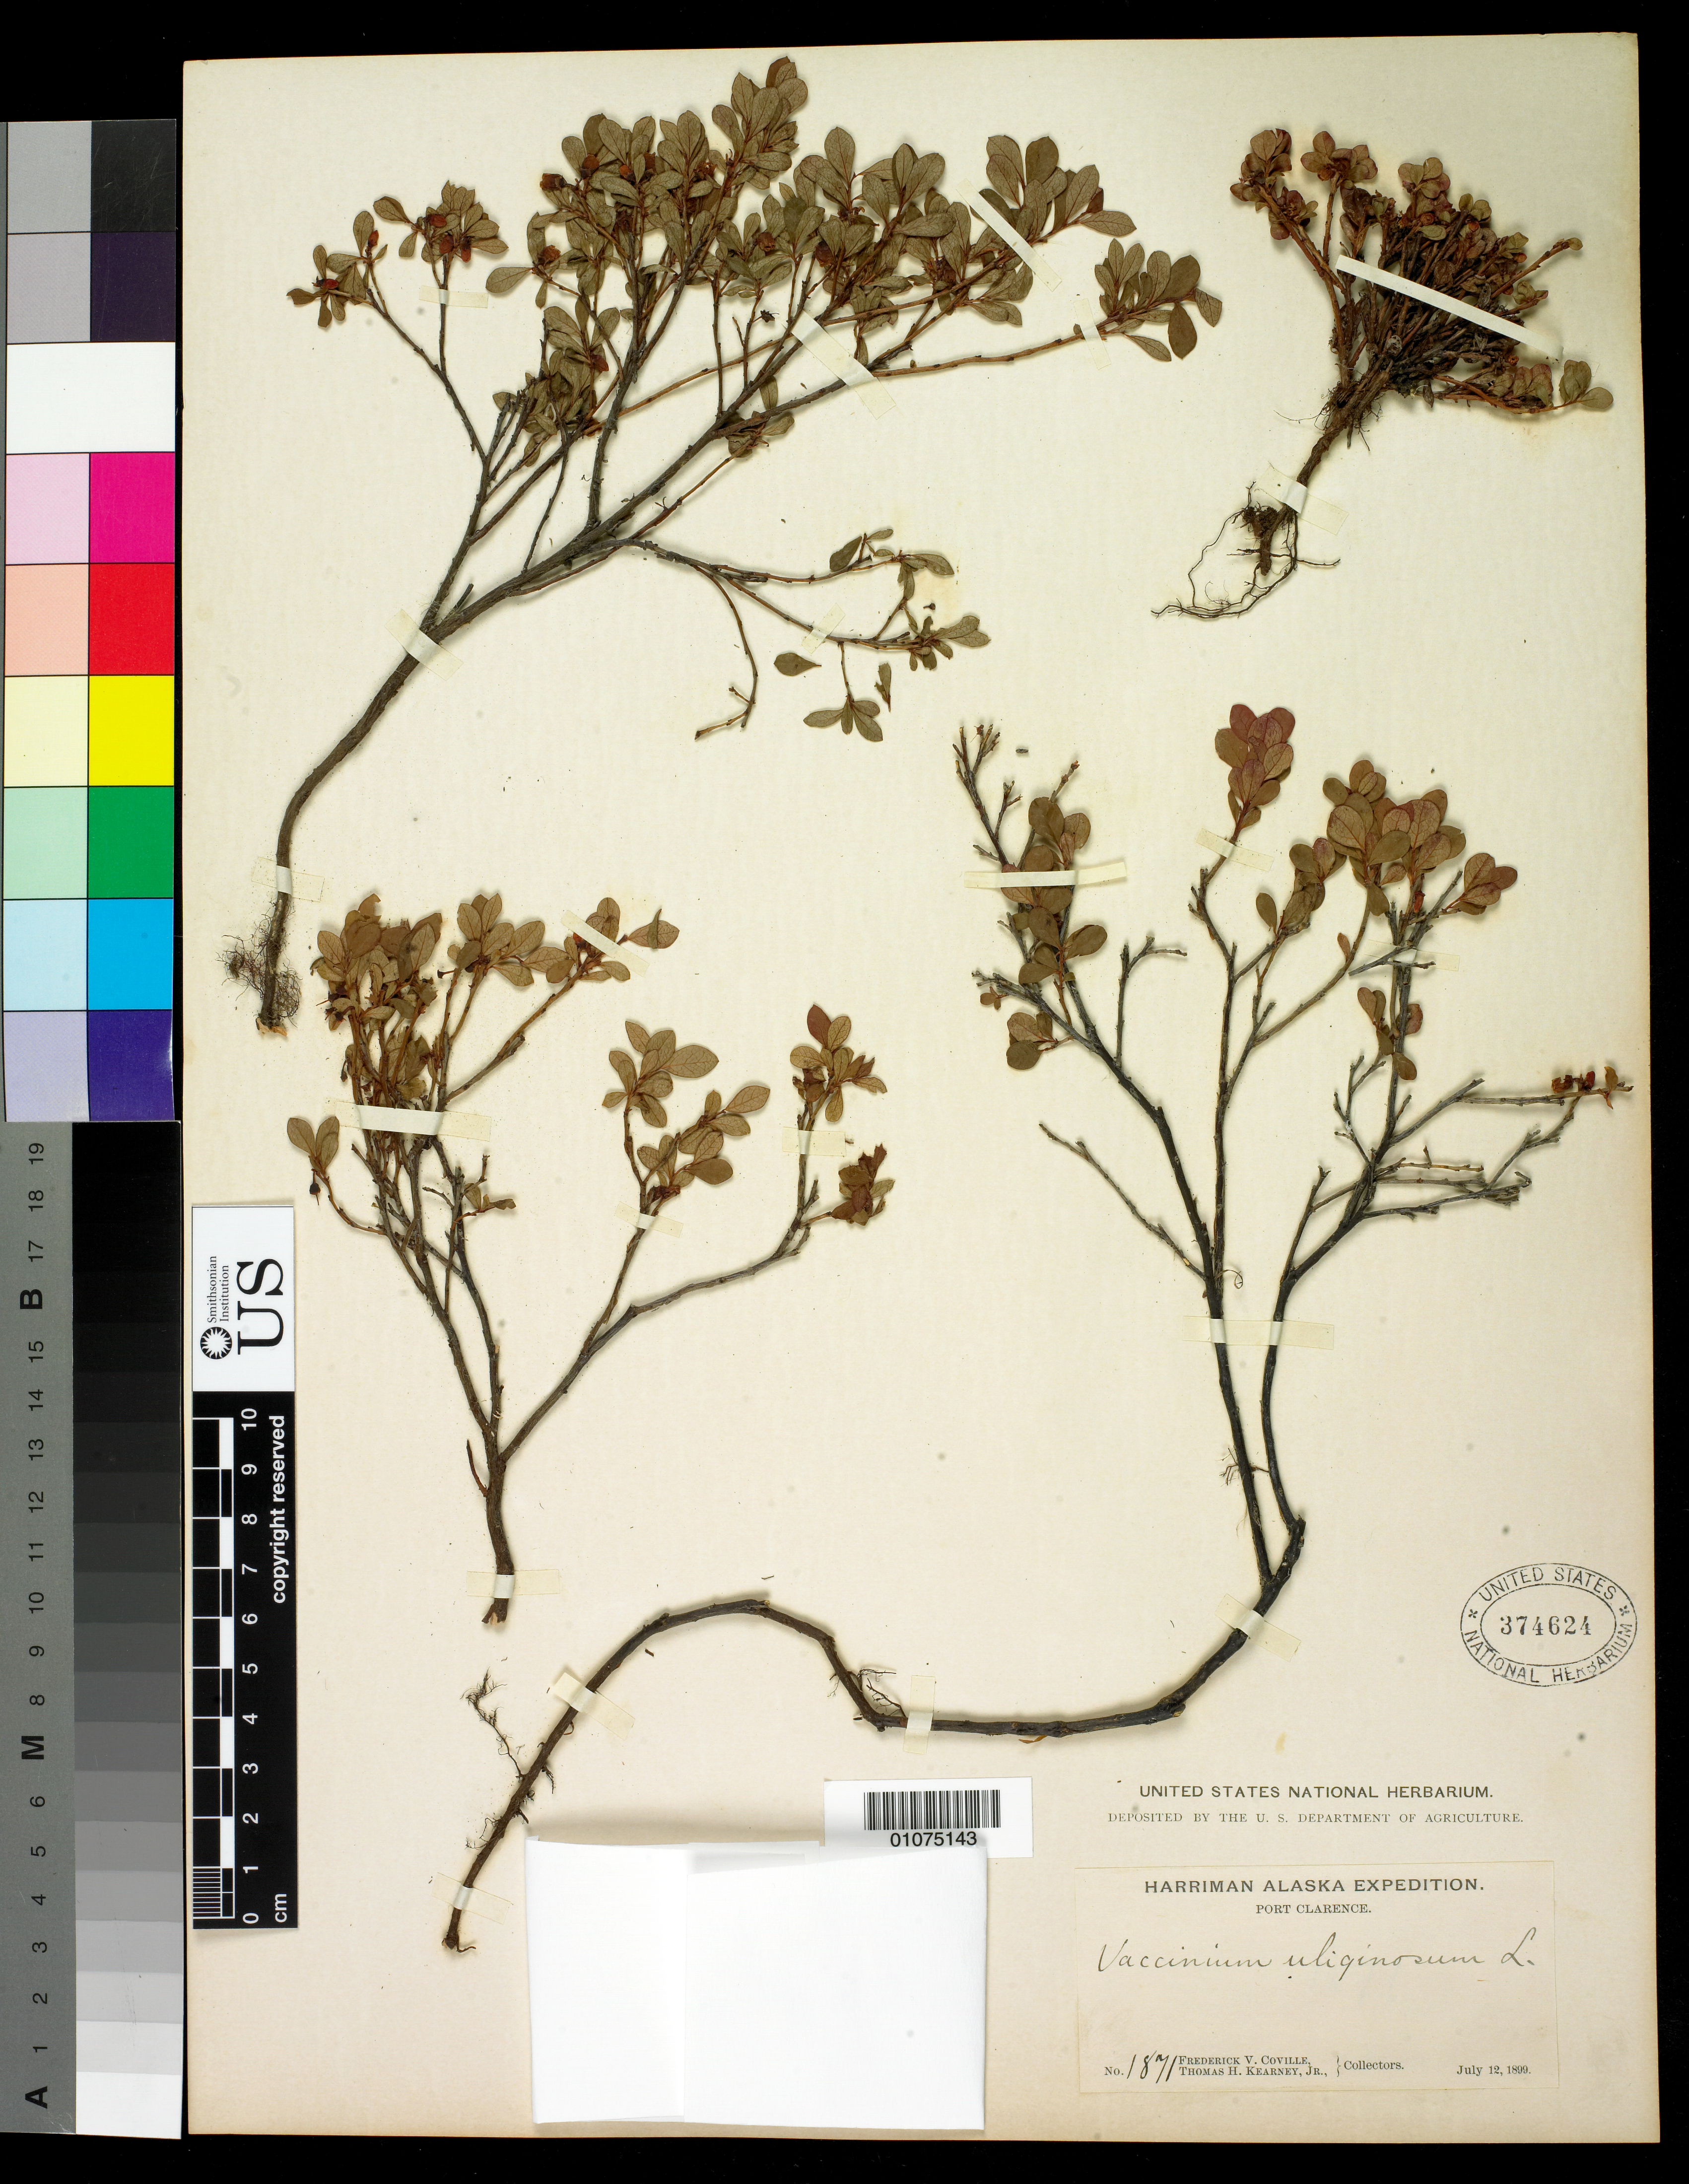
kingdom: Plantae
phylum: Tracheophyta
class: Magnoliopsida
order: Ericales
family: Ericaceae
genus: Vaccinium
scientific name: Vaccinium uliginosum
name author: L.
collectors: F. V. Coville & T. H. Kearney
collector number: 1871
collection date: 1899-07-12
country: United States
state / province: Alaska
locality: Port Clarence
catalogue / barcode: US 374624